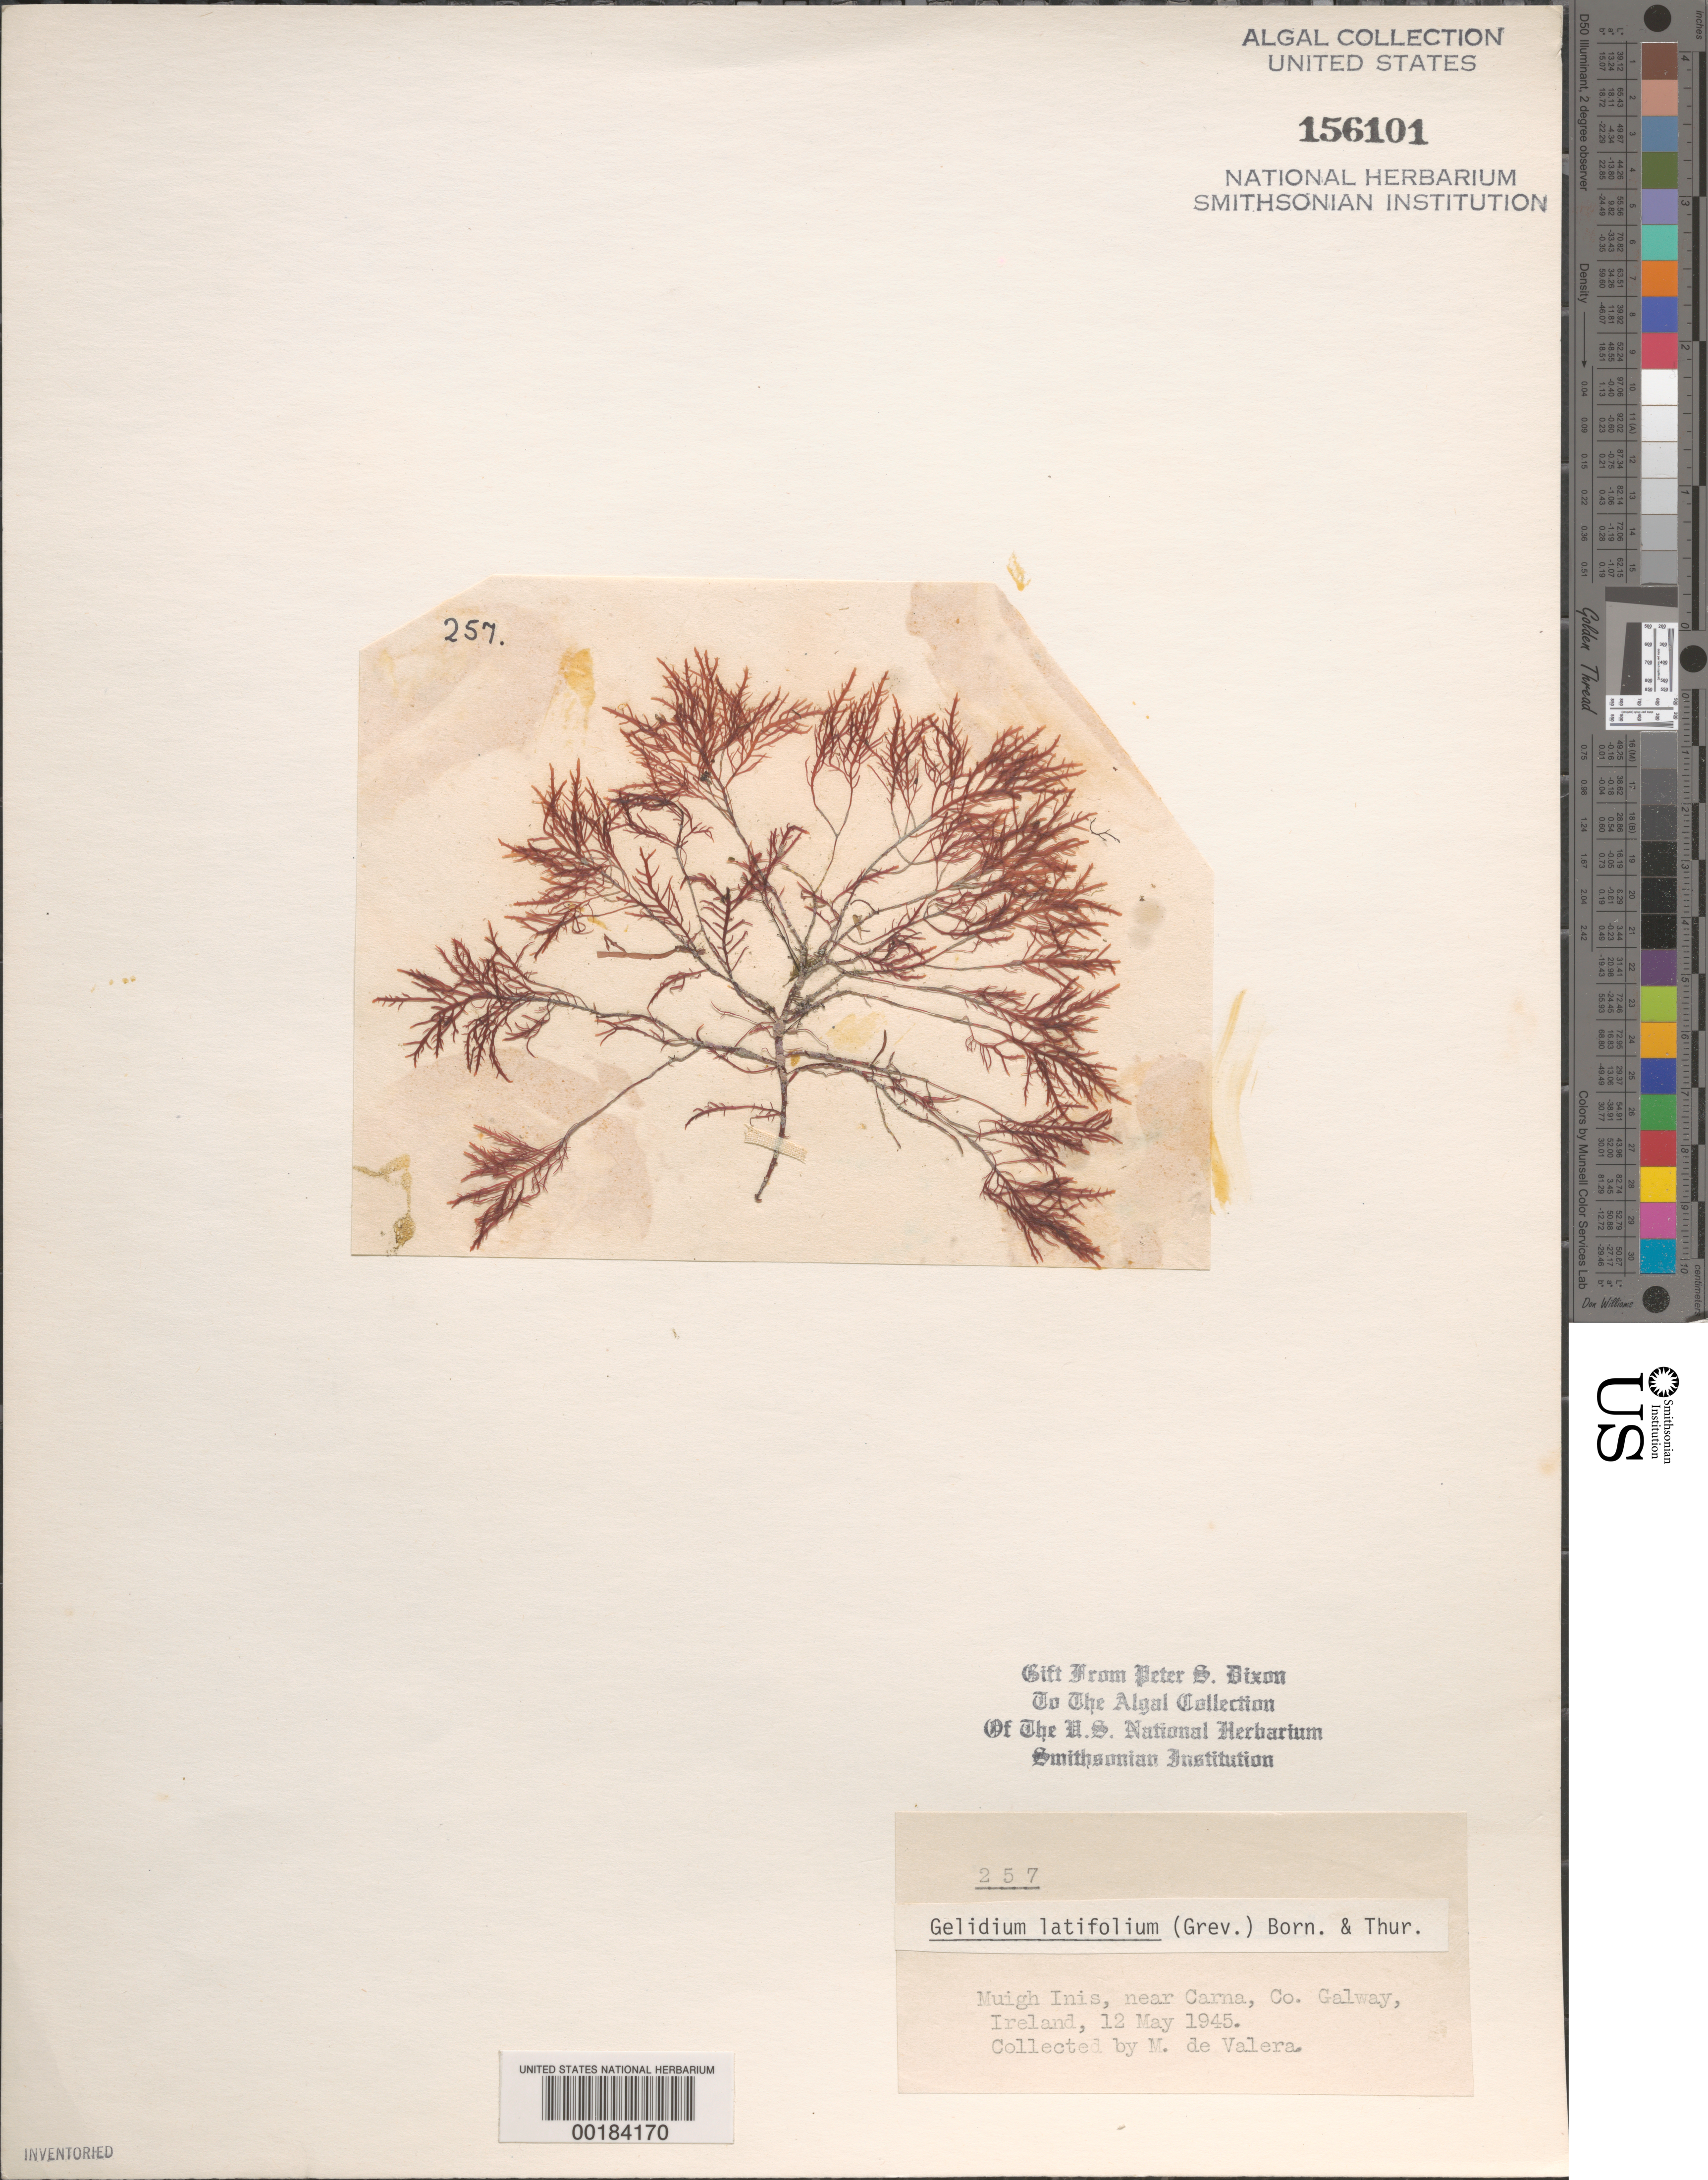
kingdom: Plantae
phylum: Rhodophyta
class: Florideophyceae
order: Gelidiales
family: Gelidiaceae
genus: Gelidium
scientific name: Gelidium spinosum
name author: (S.G. Gmel.) P.C. Silva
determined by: Algae name updating Project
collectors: M. De Valera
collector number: PSD 257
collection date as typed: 12 May 1945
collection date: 1945-05-12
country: Ireland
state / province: Connaught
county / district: Galway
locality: Muigh Inis, near Carna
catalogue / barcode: US 156101